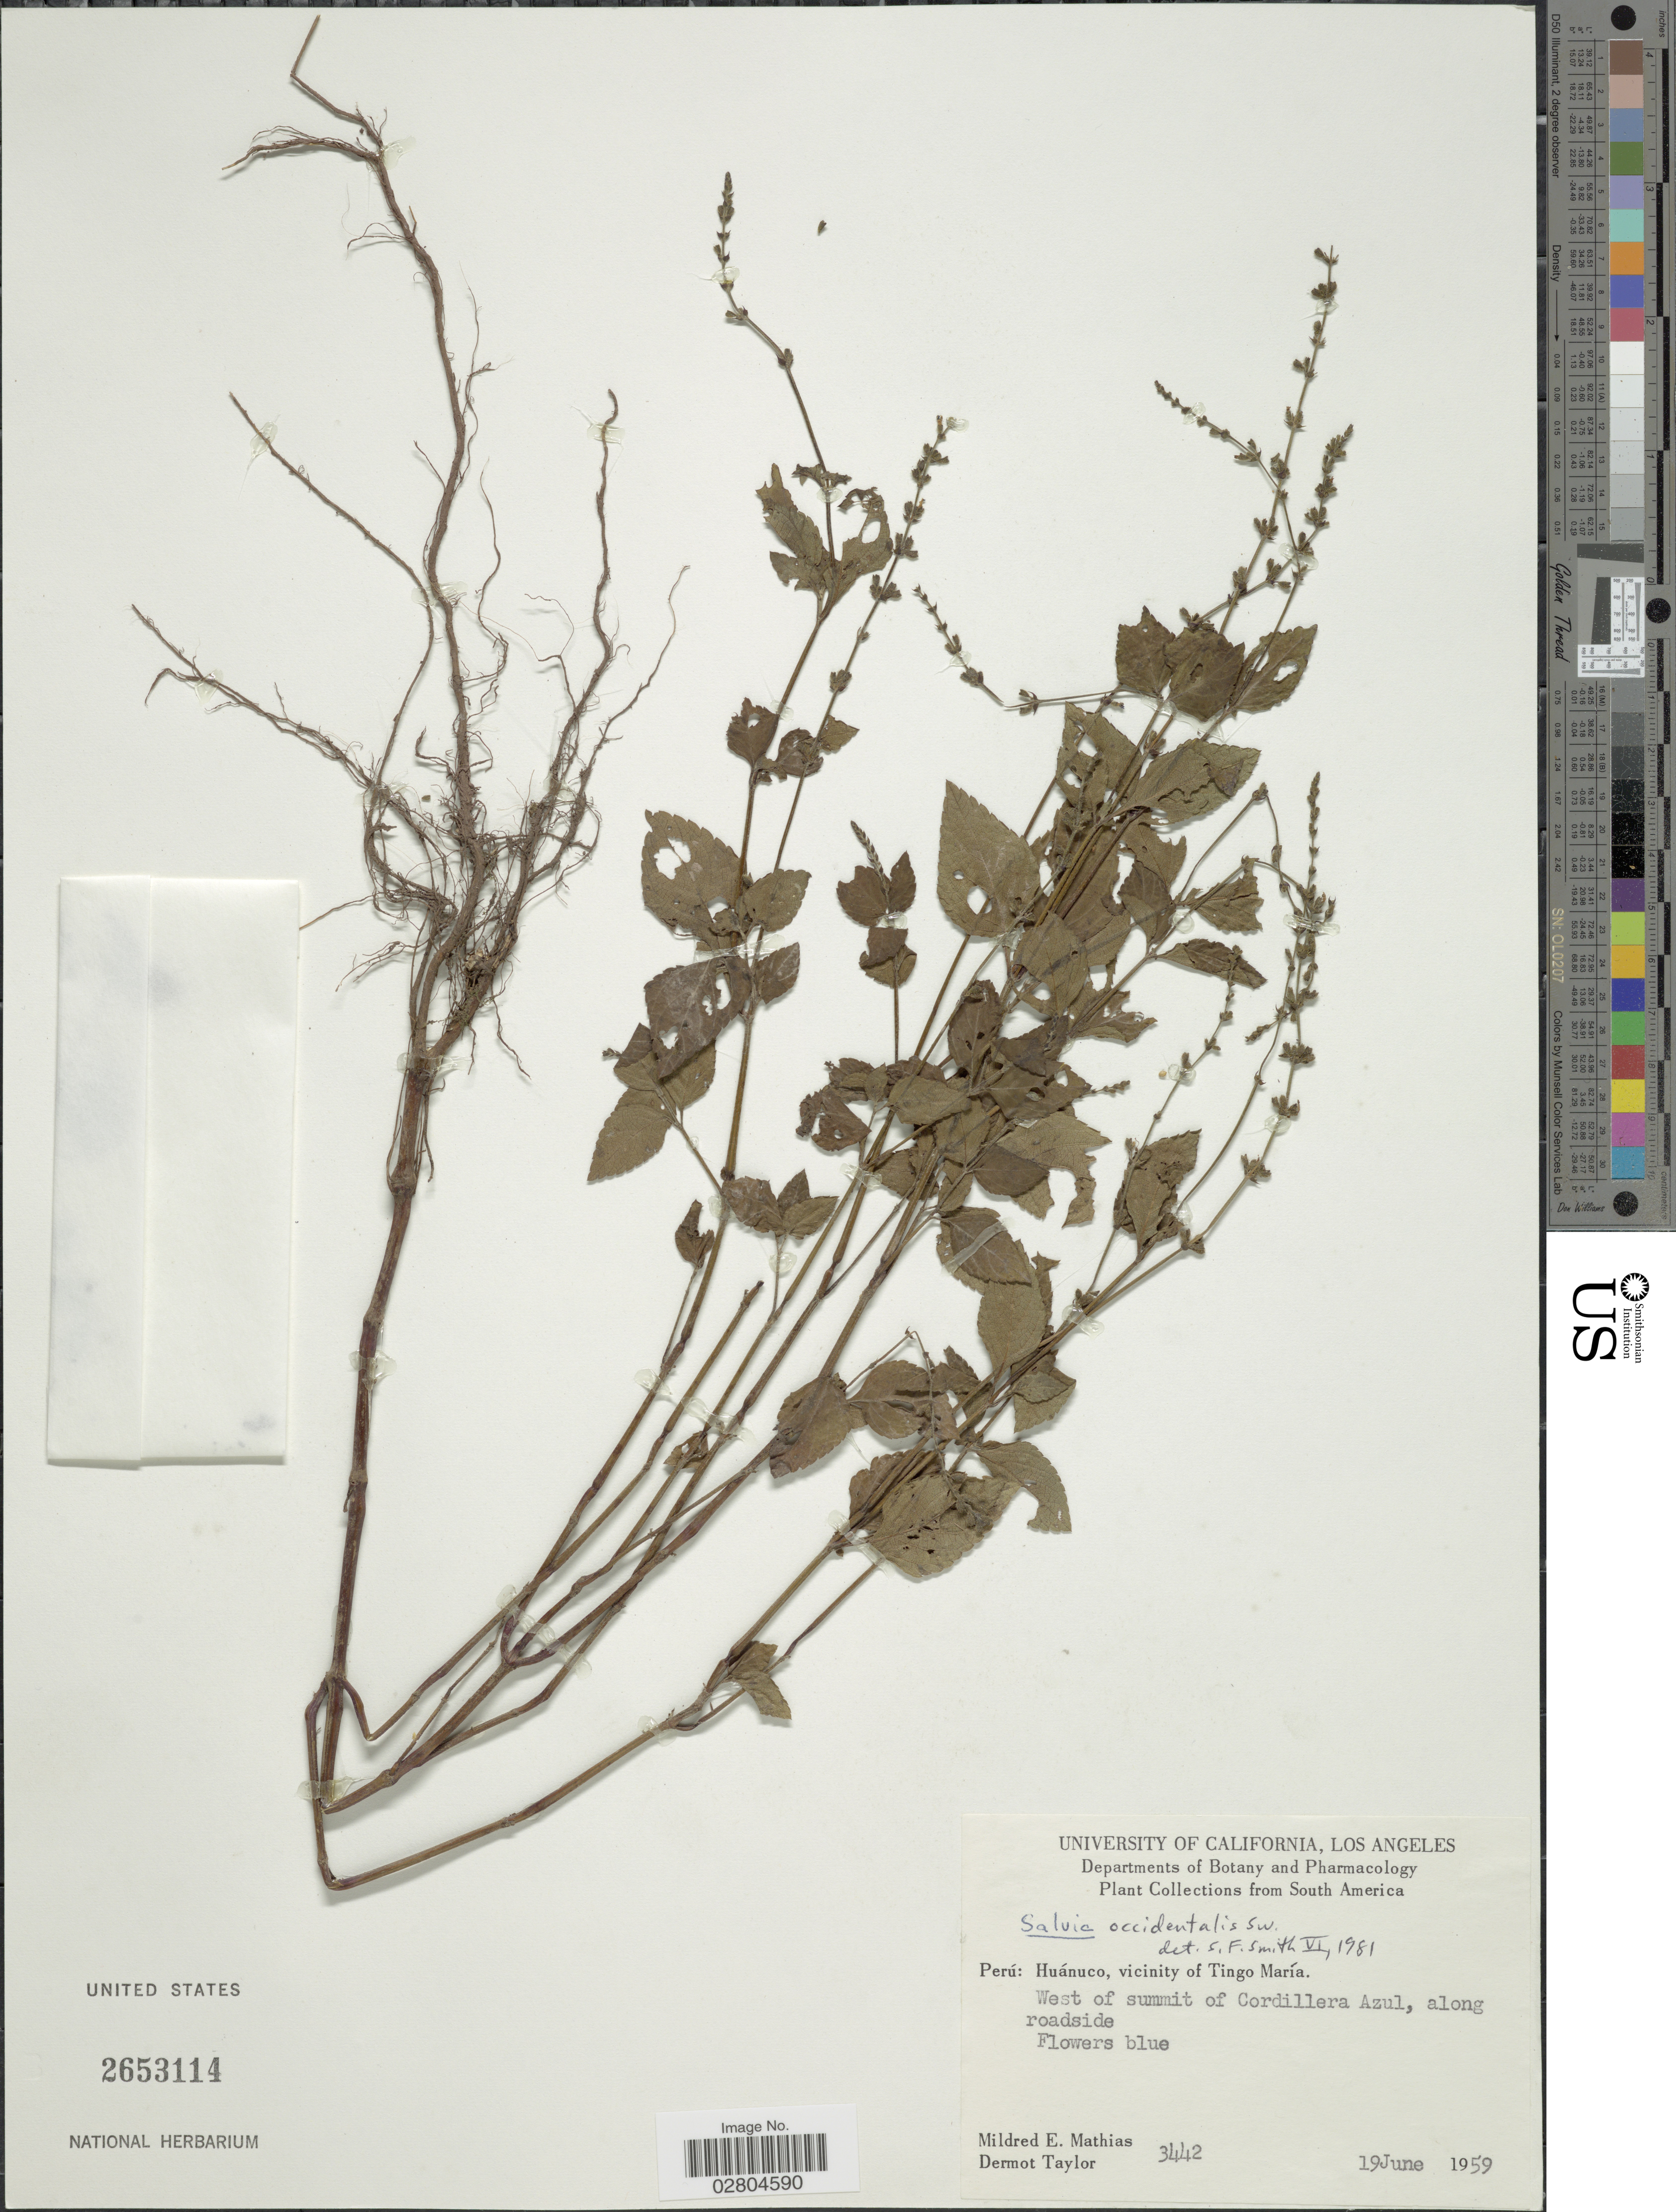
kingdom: Plantae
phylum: Tracheophyta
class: Magnoliopsida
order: Lamiales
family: Lamiaceae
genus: Salvia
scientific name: Salvia occidentalis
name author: Sw.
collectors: M. E. Mathias & D. Taylor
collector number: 3442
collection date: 1959-06-19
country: Peru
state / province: Huánuco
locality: South America. Vicinity of Tingo María. West of summit of Cordillera Azul, along roadside.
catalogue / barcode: US 2653114